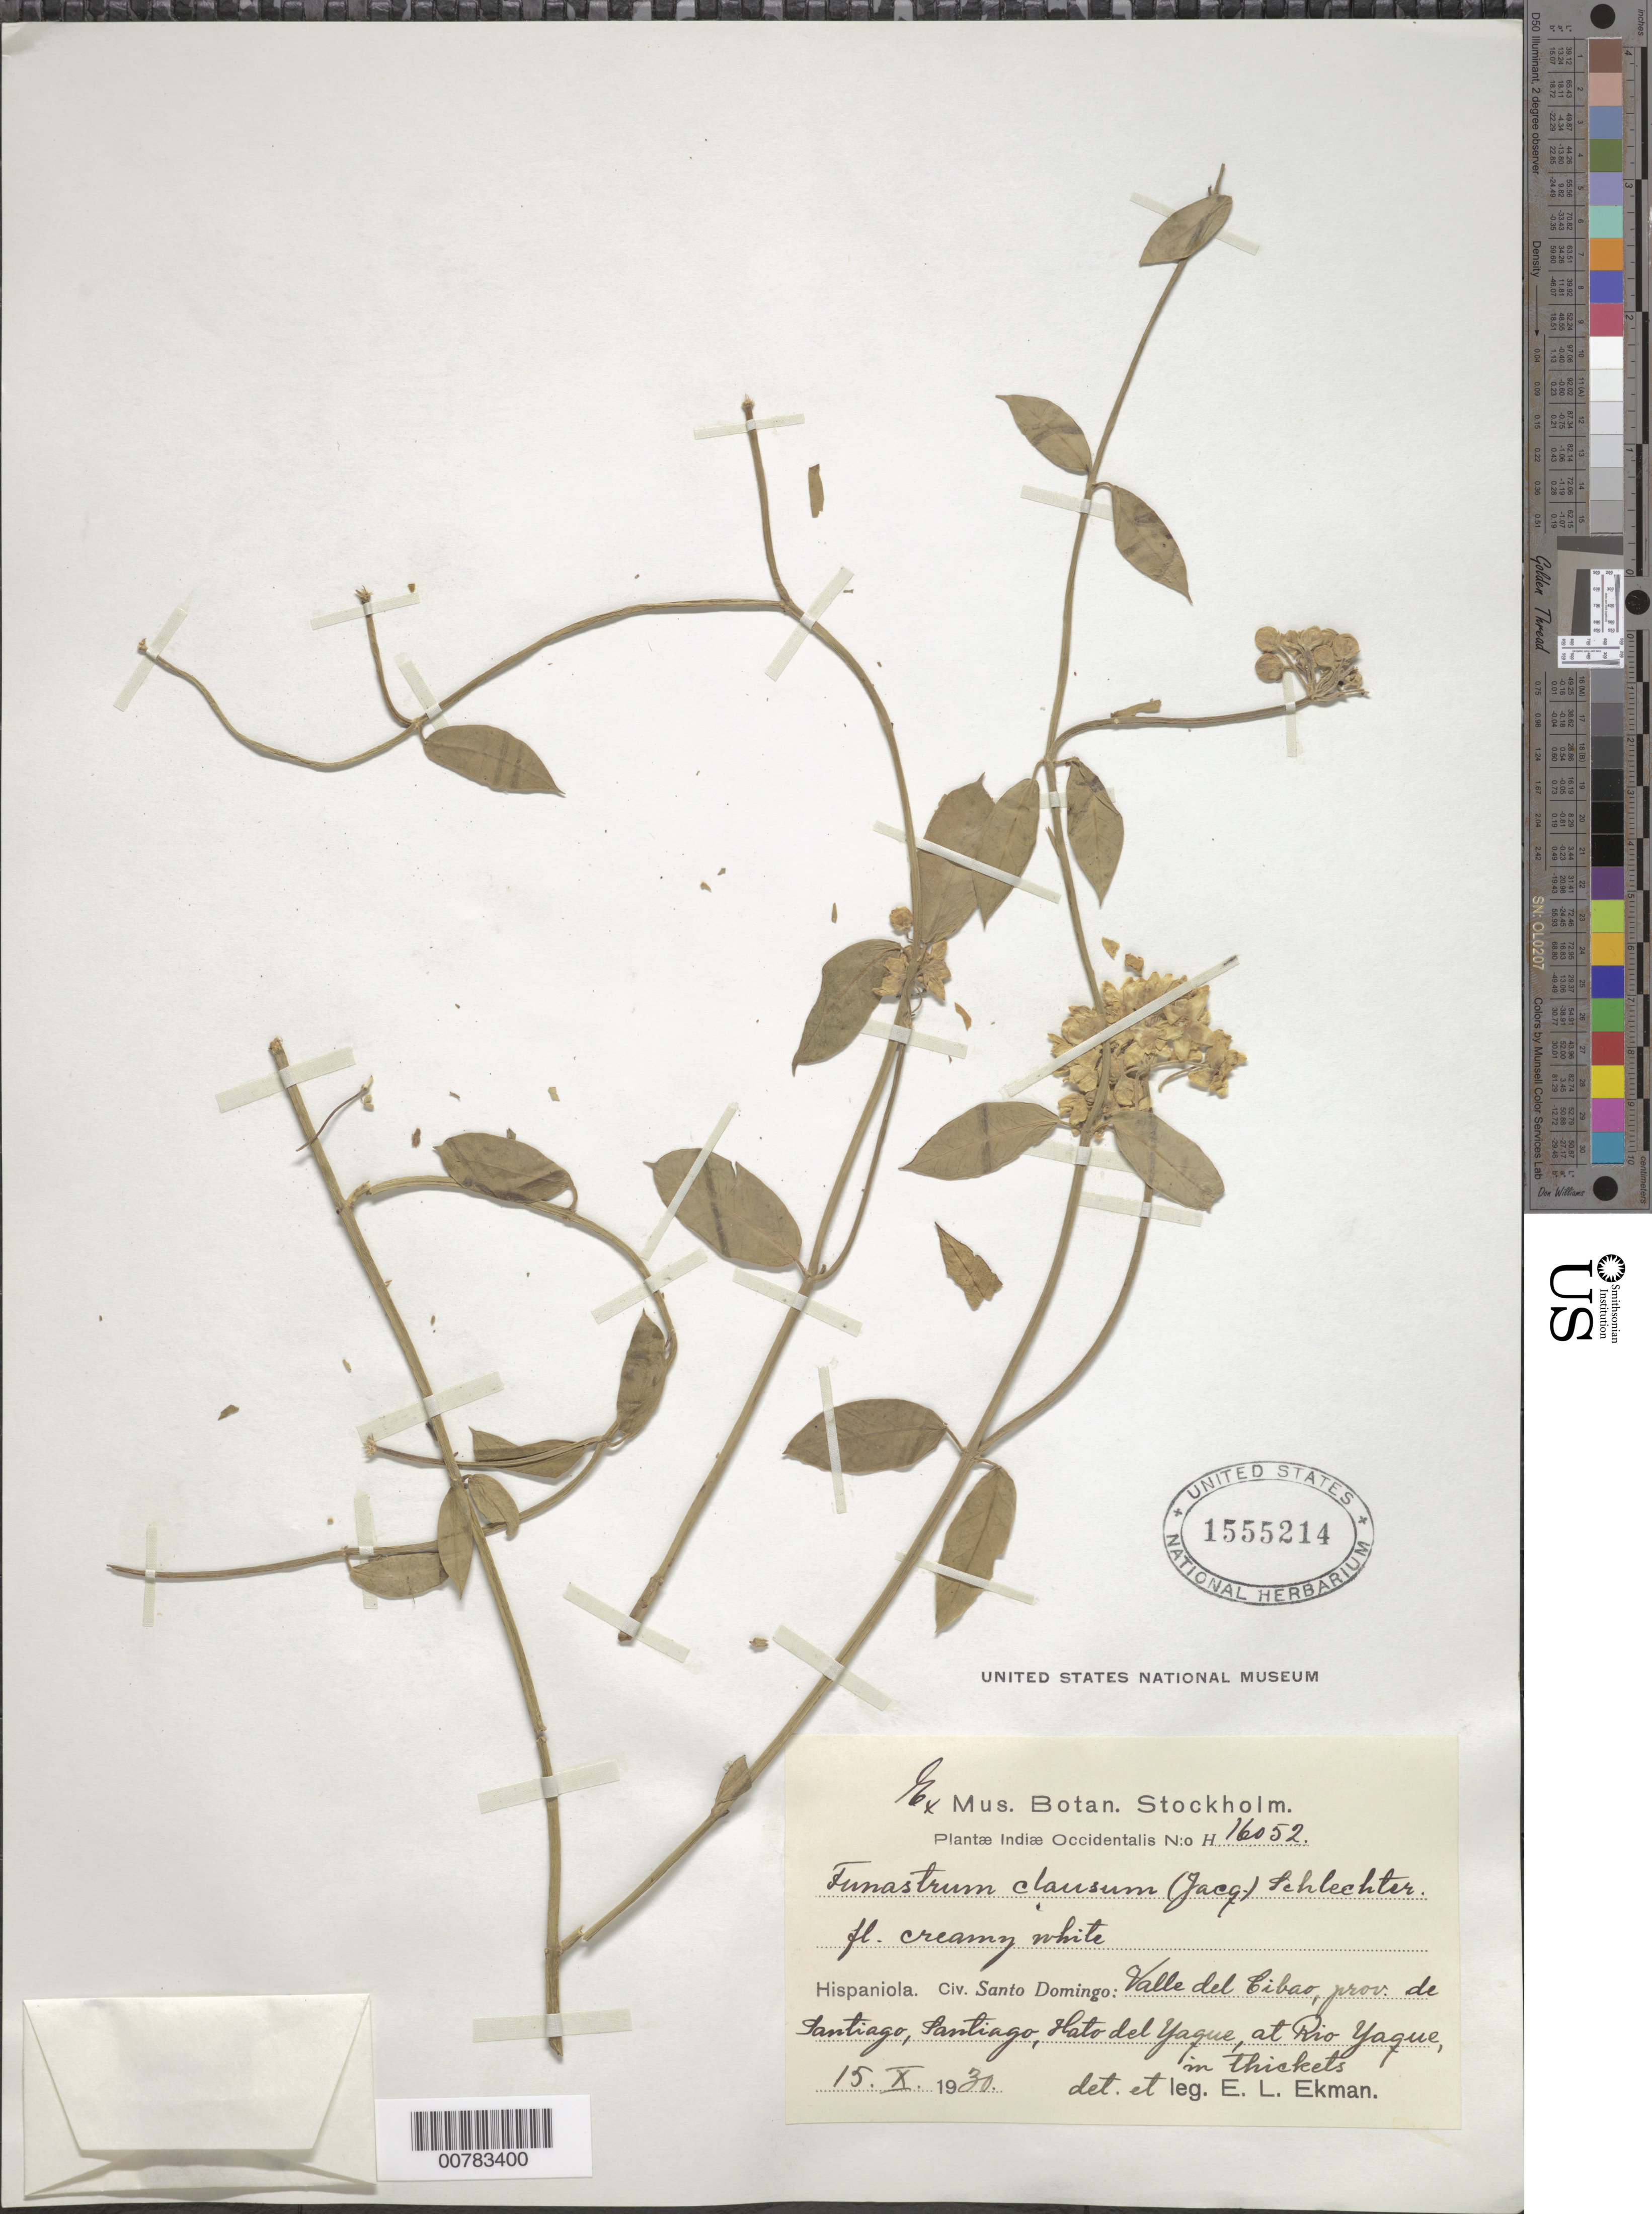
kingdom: Plantae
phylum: Tracheophyta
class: Magnoliopsida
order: Gentianales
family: Apocynaceae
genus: Funastrum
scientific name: Funastrum clausum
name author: (Jacq.) Schltr.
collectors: E. L. Ekman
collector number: H 16052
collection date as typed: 15 Oct 1930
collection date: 1930-10-15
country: Dominican Republic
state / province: Santiago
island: Hispaniola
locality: Santiago, Hato del Yaque, Valle del Cibao, at Rio Yaque.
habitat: In thickets.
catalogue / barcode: US 1555214